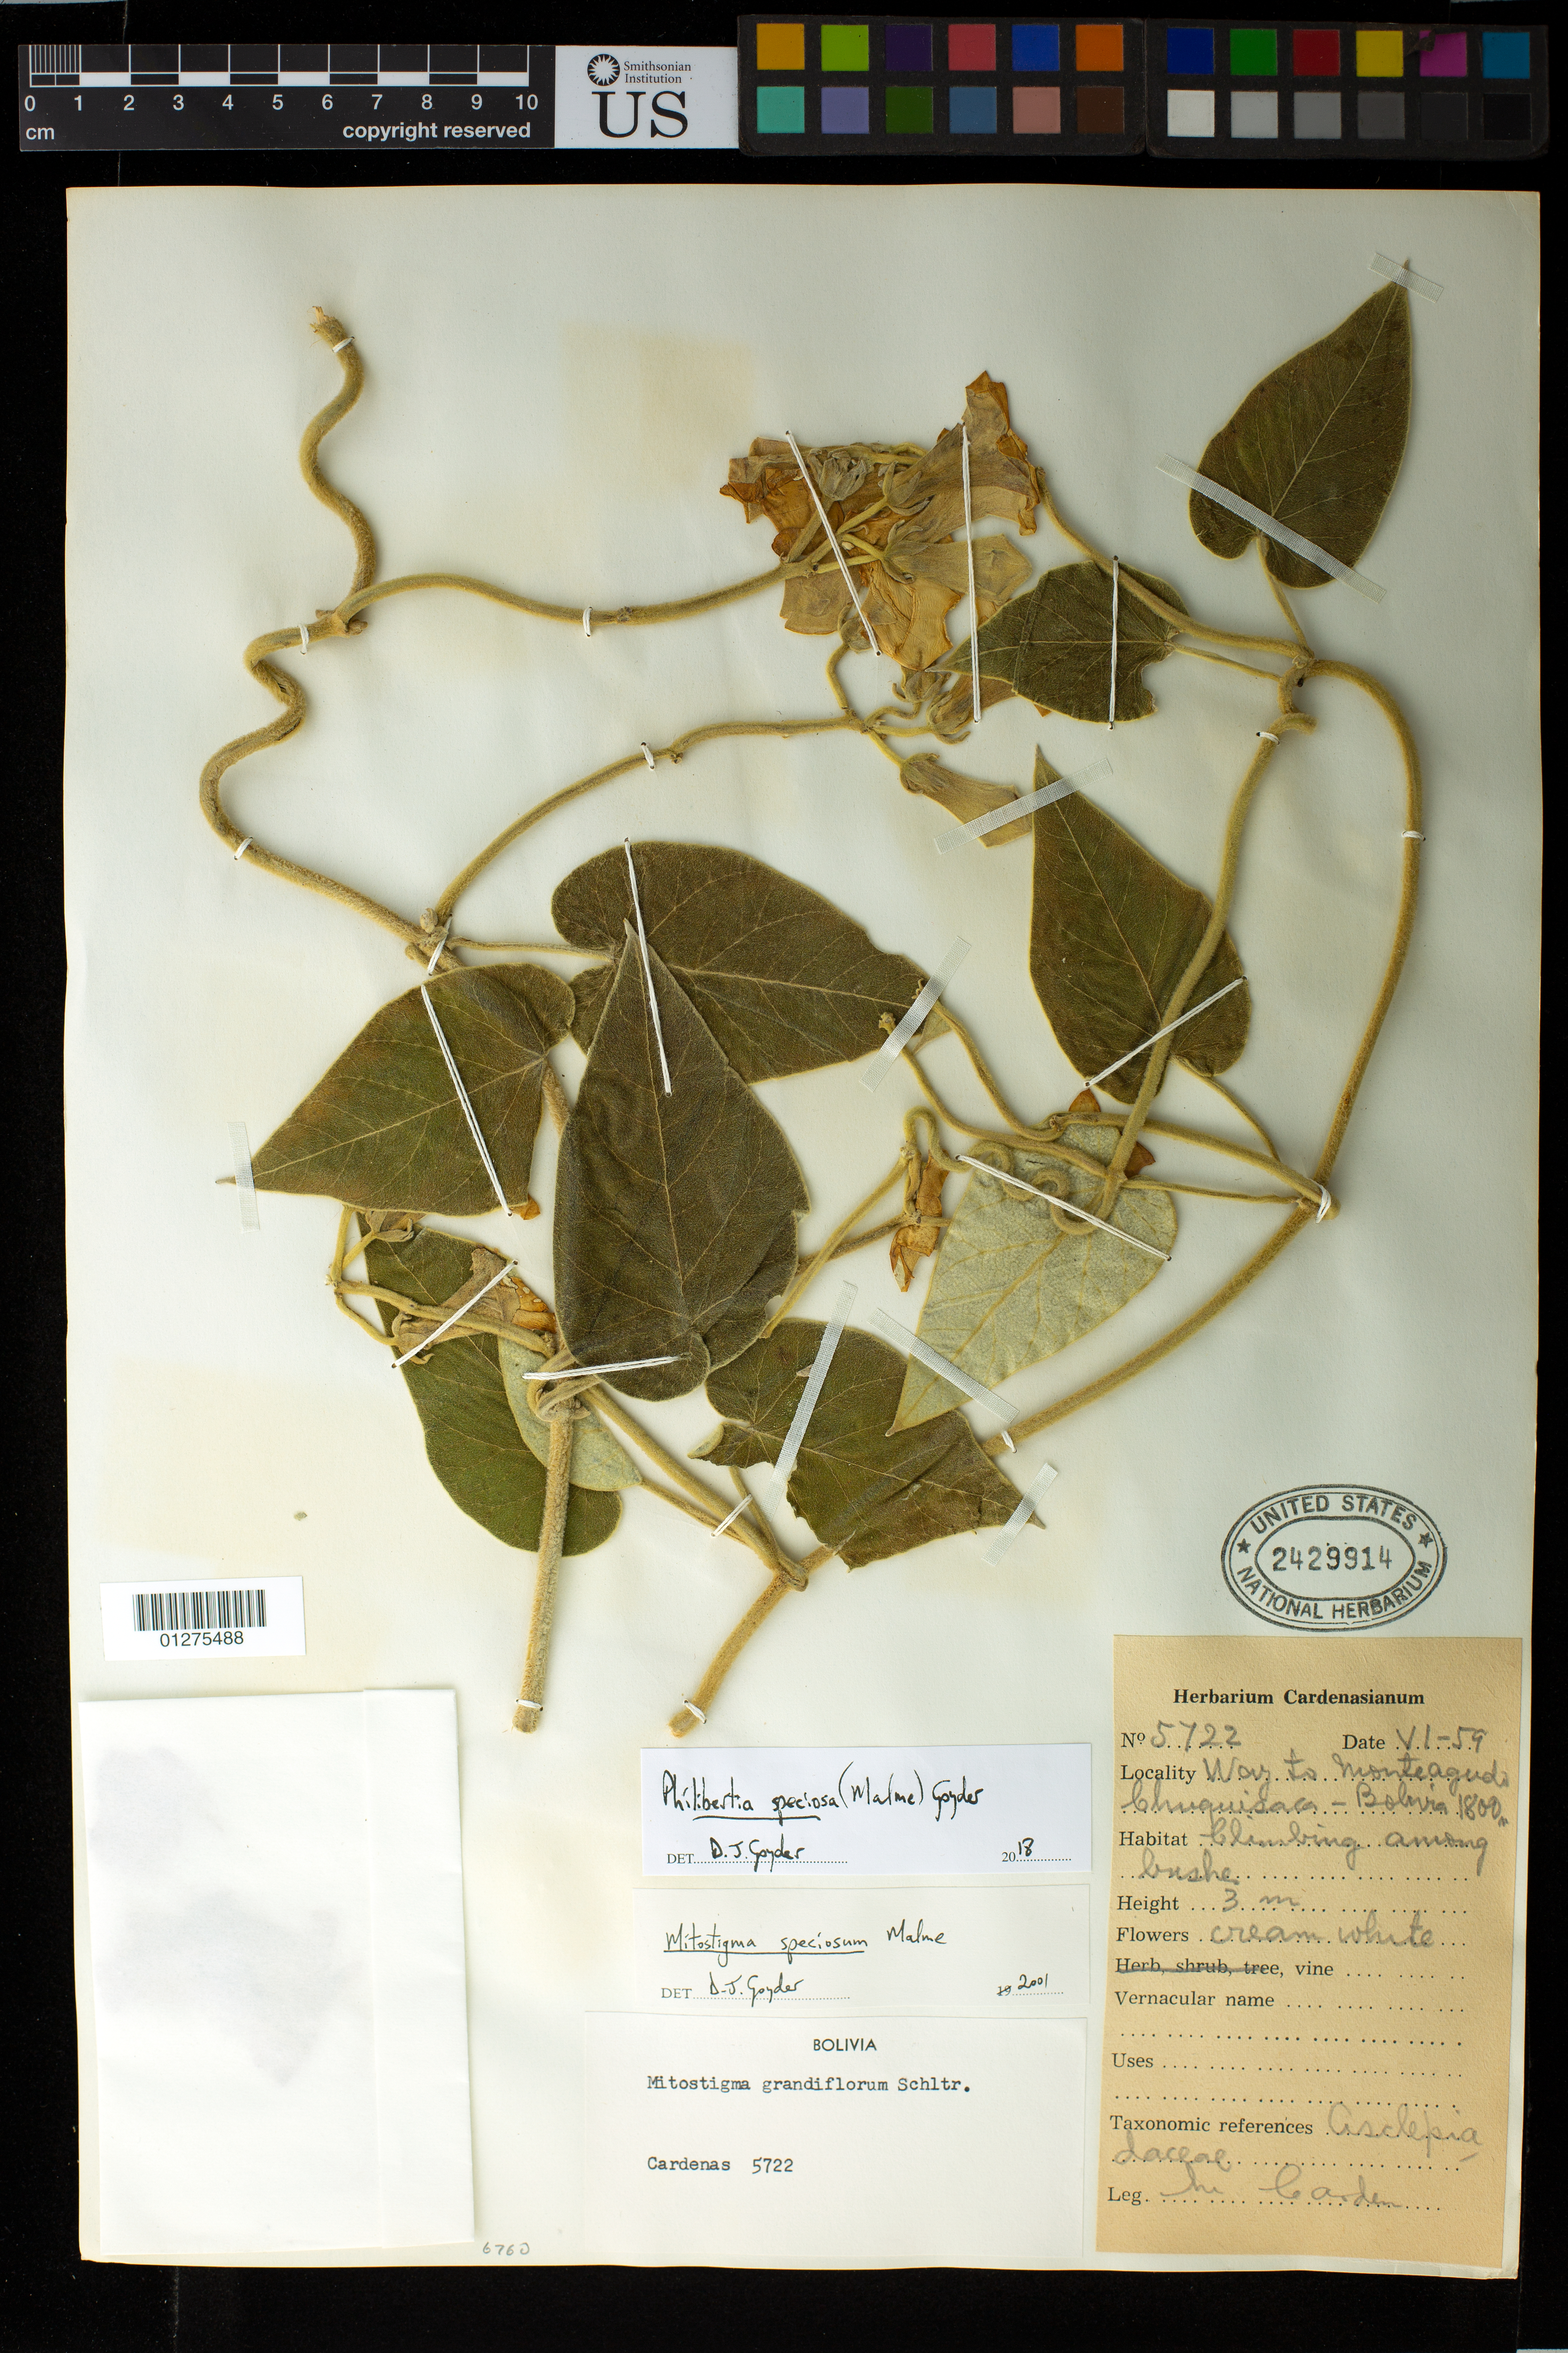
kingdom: Plantae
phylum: Tracheophyta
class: Magnoliopsida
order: Gentianales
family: Apocynaceae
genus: Philibertia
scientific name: Philibertia speciosa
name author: (Malme) Goyder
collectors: M. Cárdenas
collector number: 5722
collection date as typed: Jun1959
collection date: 1959-06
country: Bolivia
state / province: Chuquisaca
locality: Way to monte agudo Chuquisaca.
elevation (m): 1800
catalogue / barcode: US 2429914